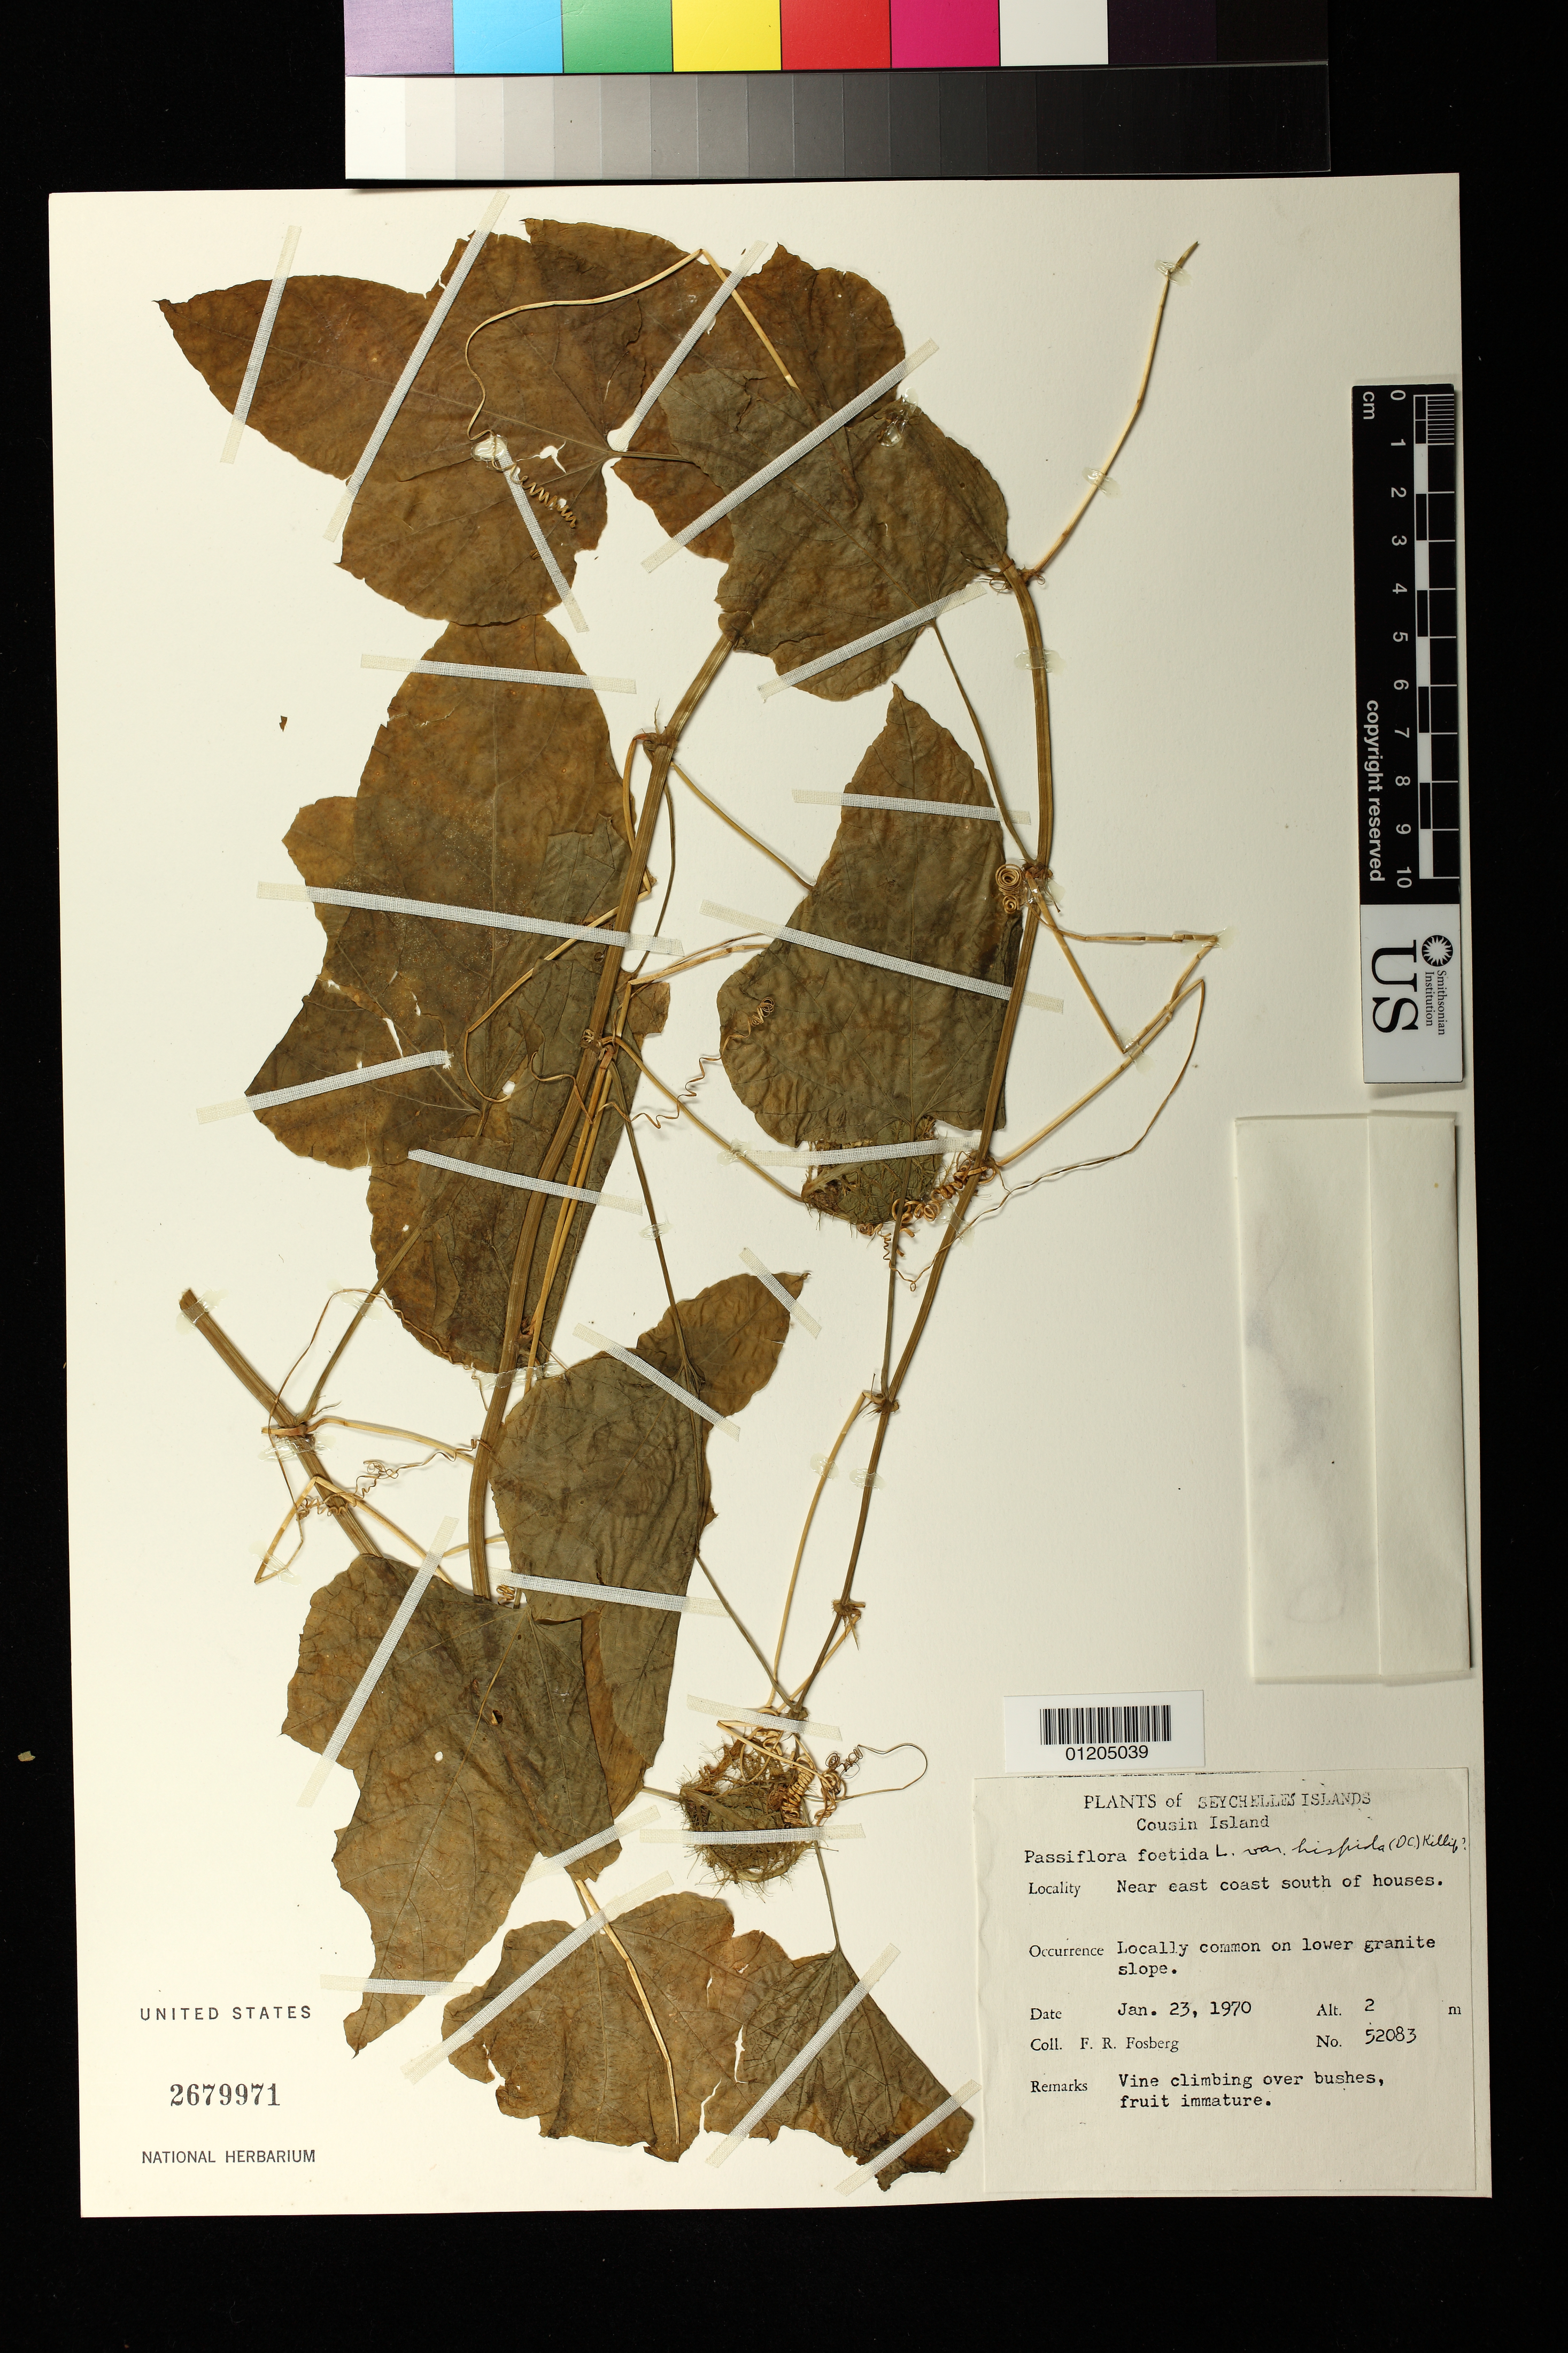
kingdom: Plantae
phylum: Tracheophyta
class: Magnoliopsida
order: Malpighiales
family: Passifloraceae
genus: Passiflora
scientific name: Passiflora foetida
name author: L.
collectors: F. R. Fosberg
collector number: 52083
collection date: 1970-01-23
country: Seychelles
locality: Cousin Island, Near east coast south of houses.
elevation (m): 2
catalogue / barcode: US 2679971